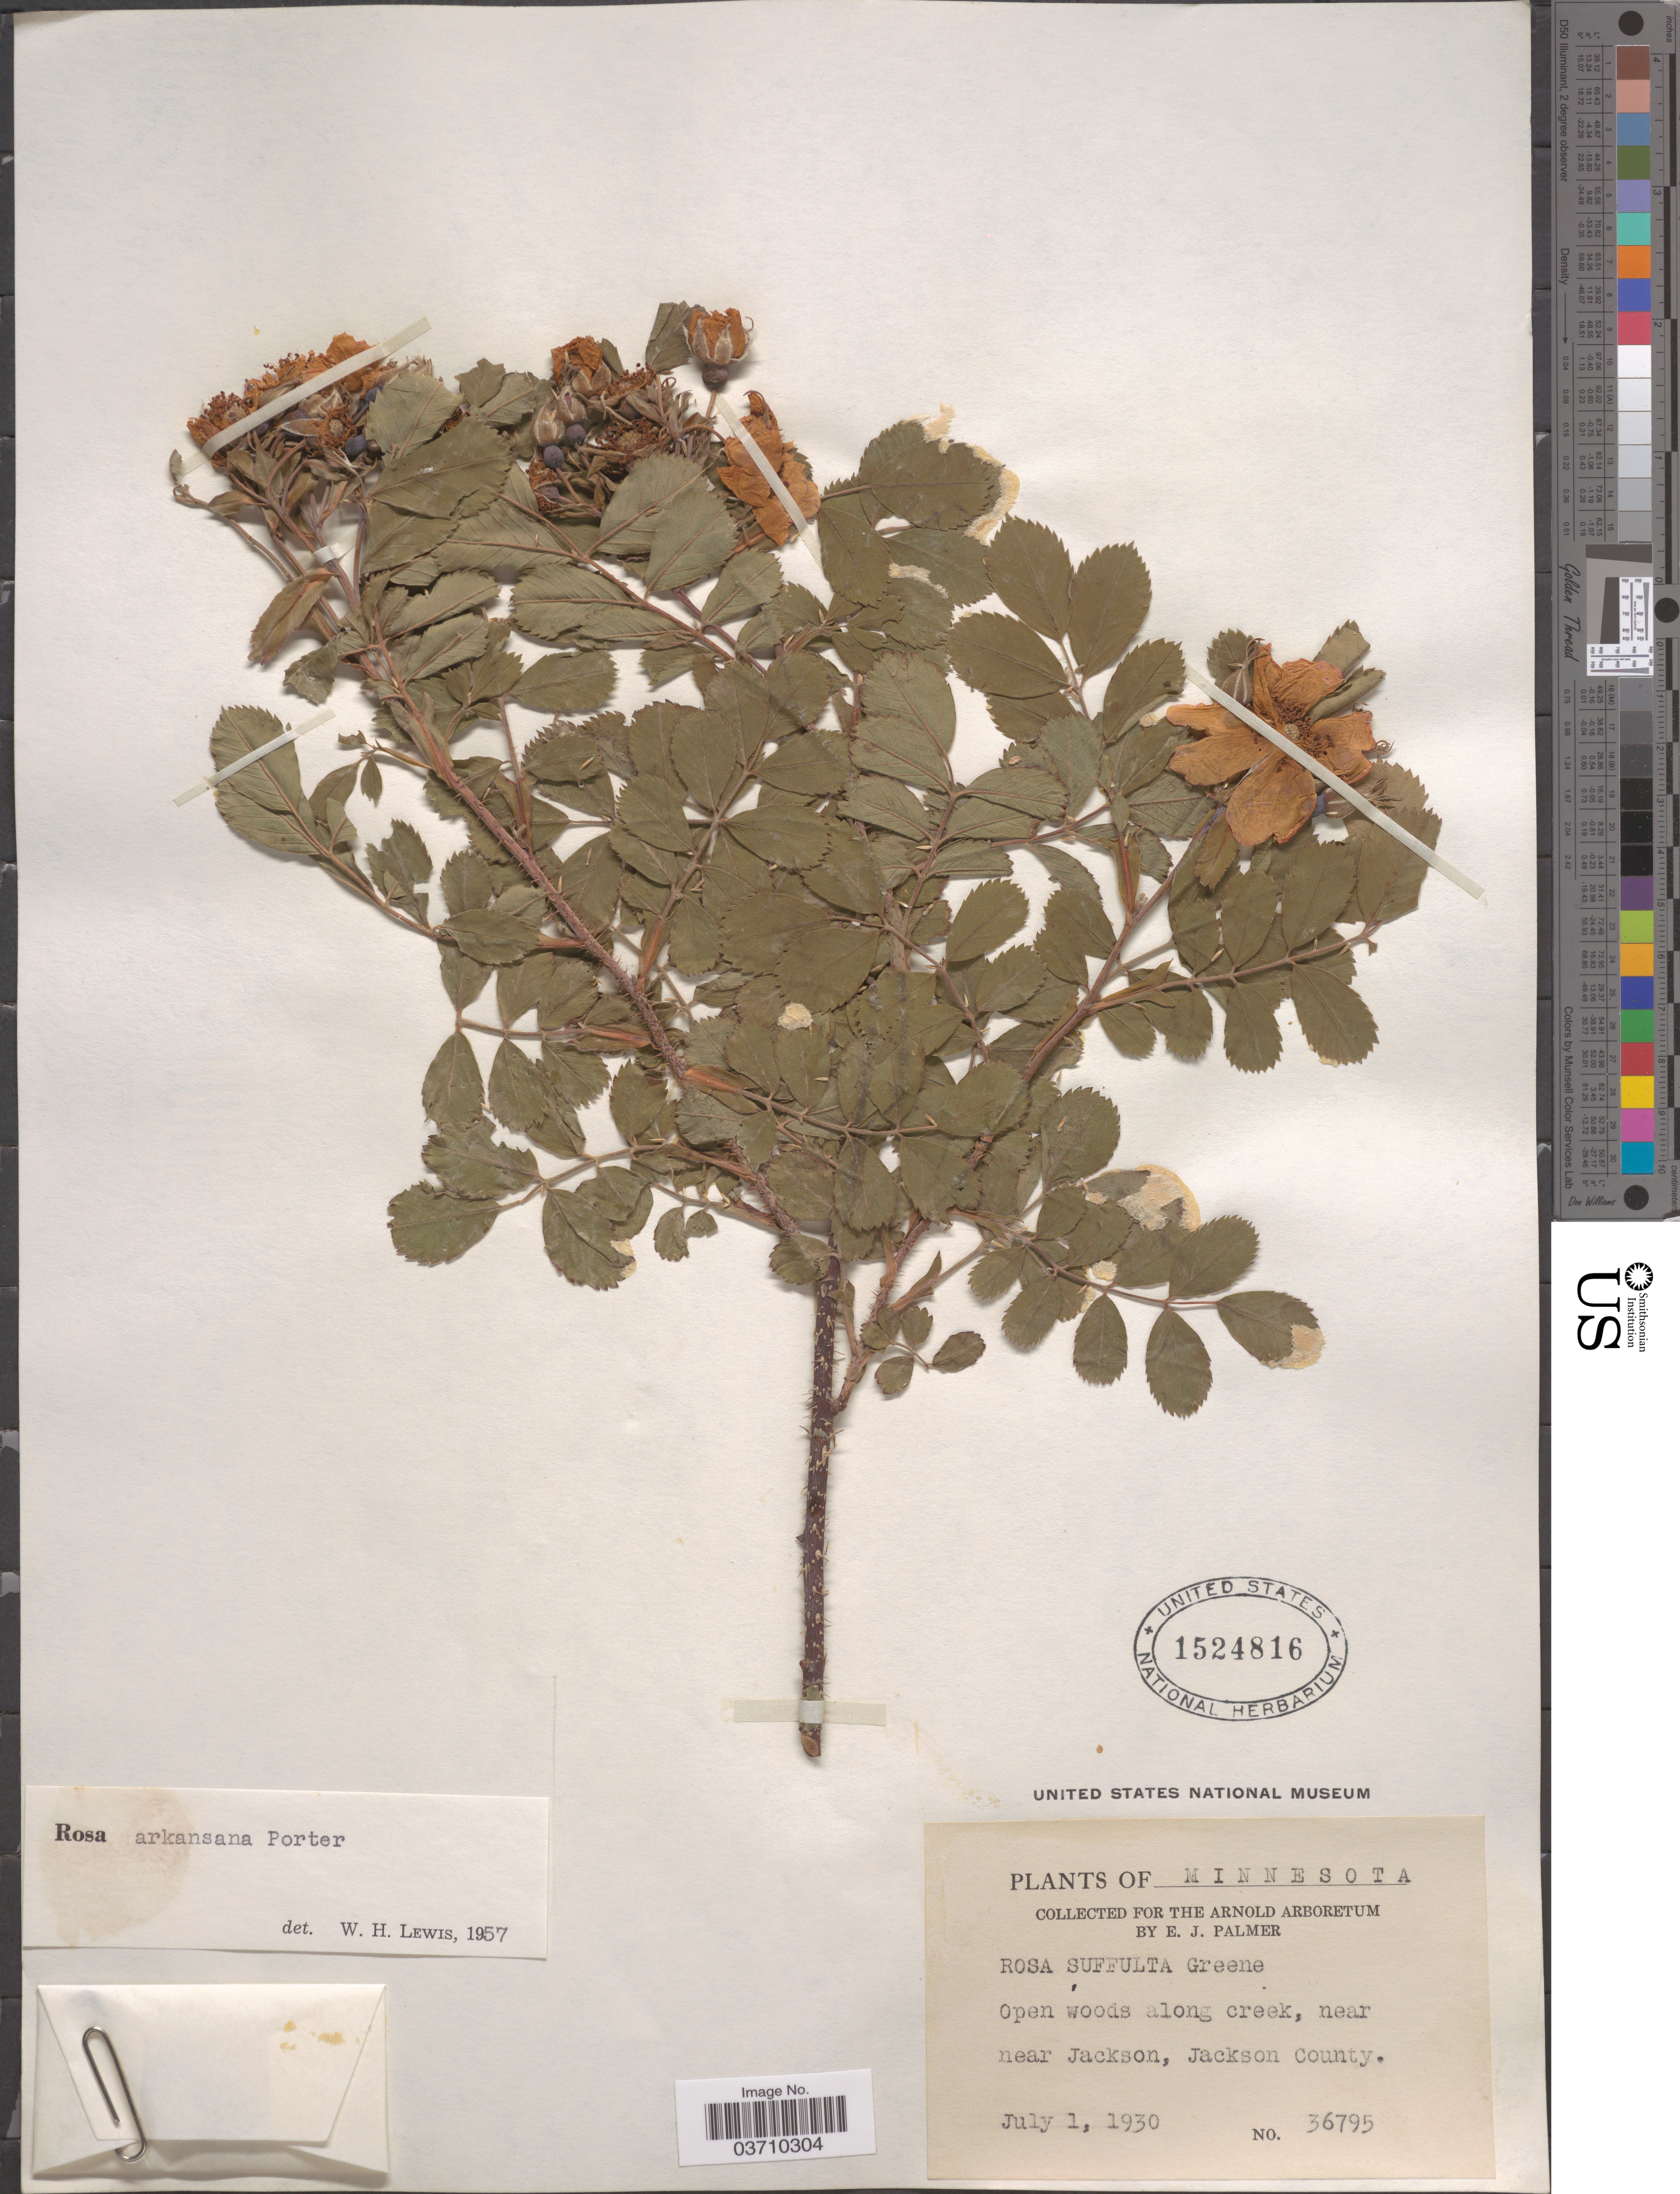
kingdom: Plantae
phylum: Tracheophyta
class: Magnoliopsida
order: Rosales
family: Rosaceae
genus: Rosa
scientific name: Rosa arkansana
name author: Porter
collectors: E. J. Palmer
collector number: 36795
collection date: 1930-07-01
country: United States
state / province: Minnesota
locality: Near Jackson, Jackson County.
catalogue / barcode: US 1524816